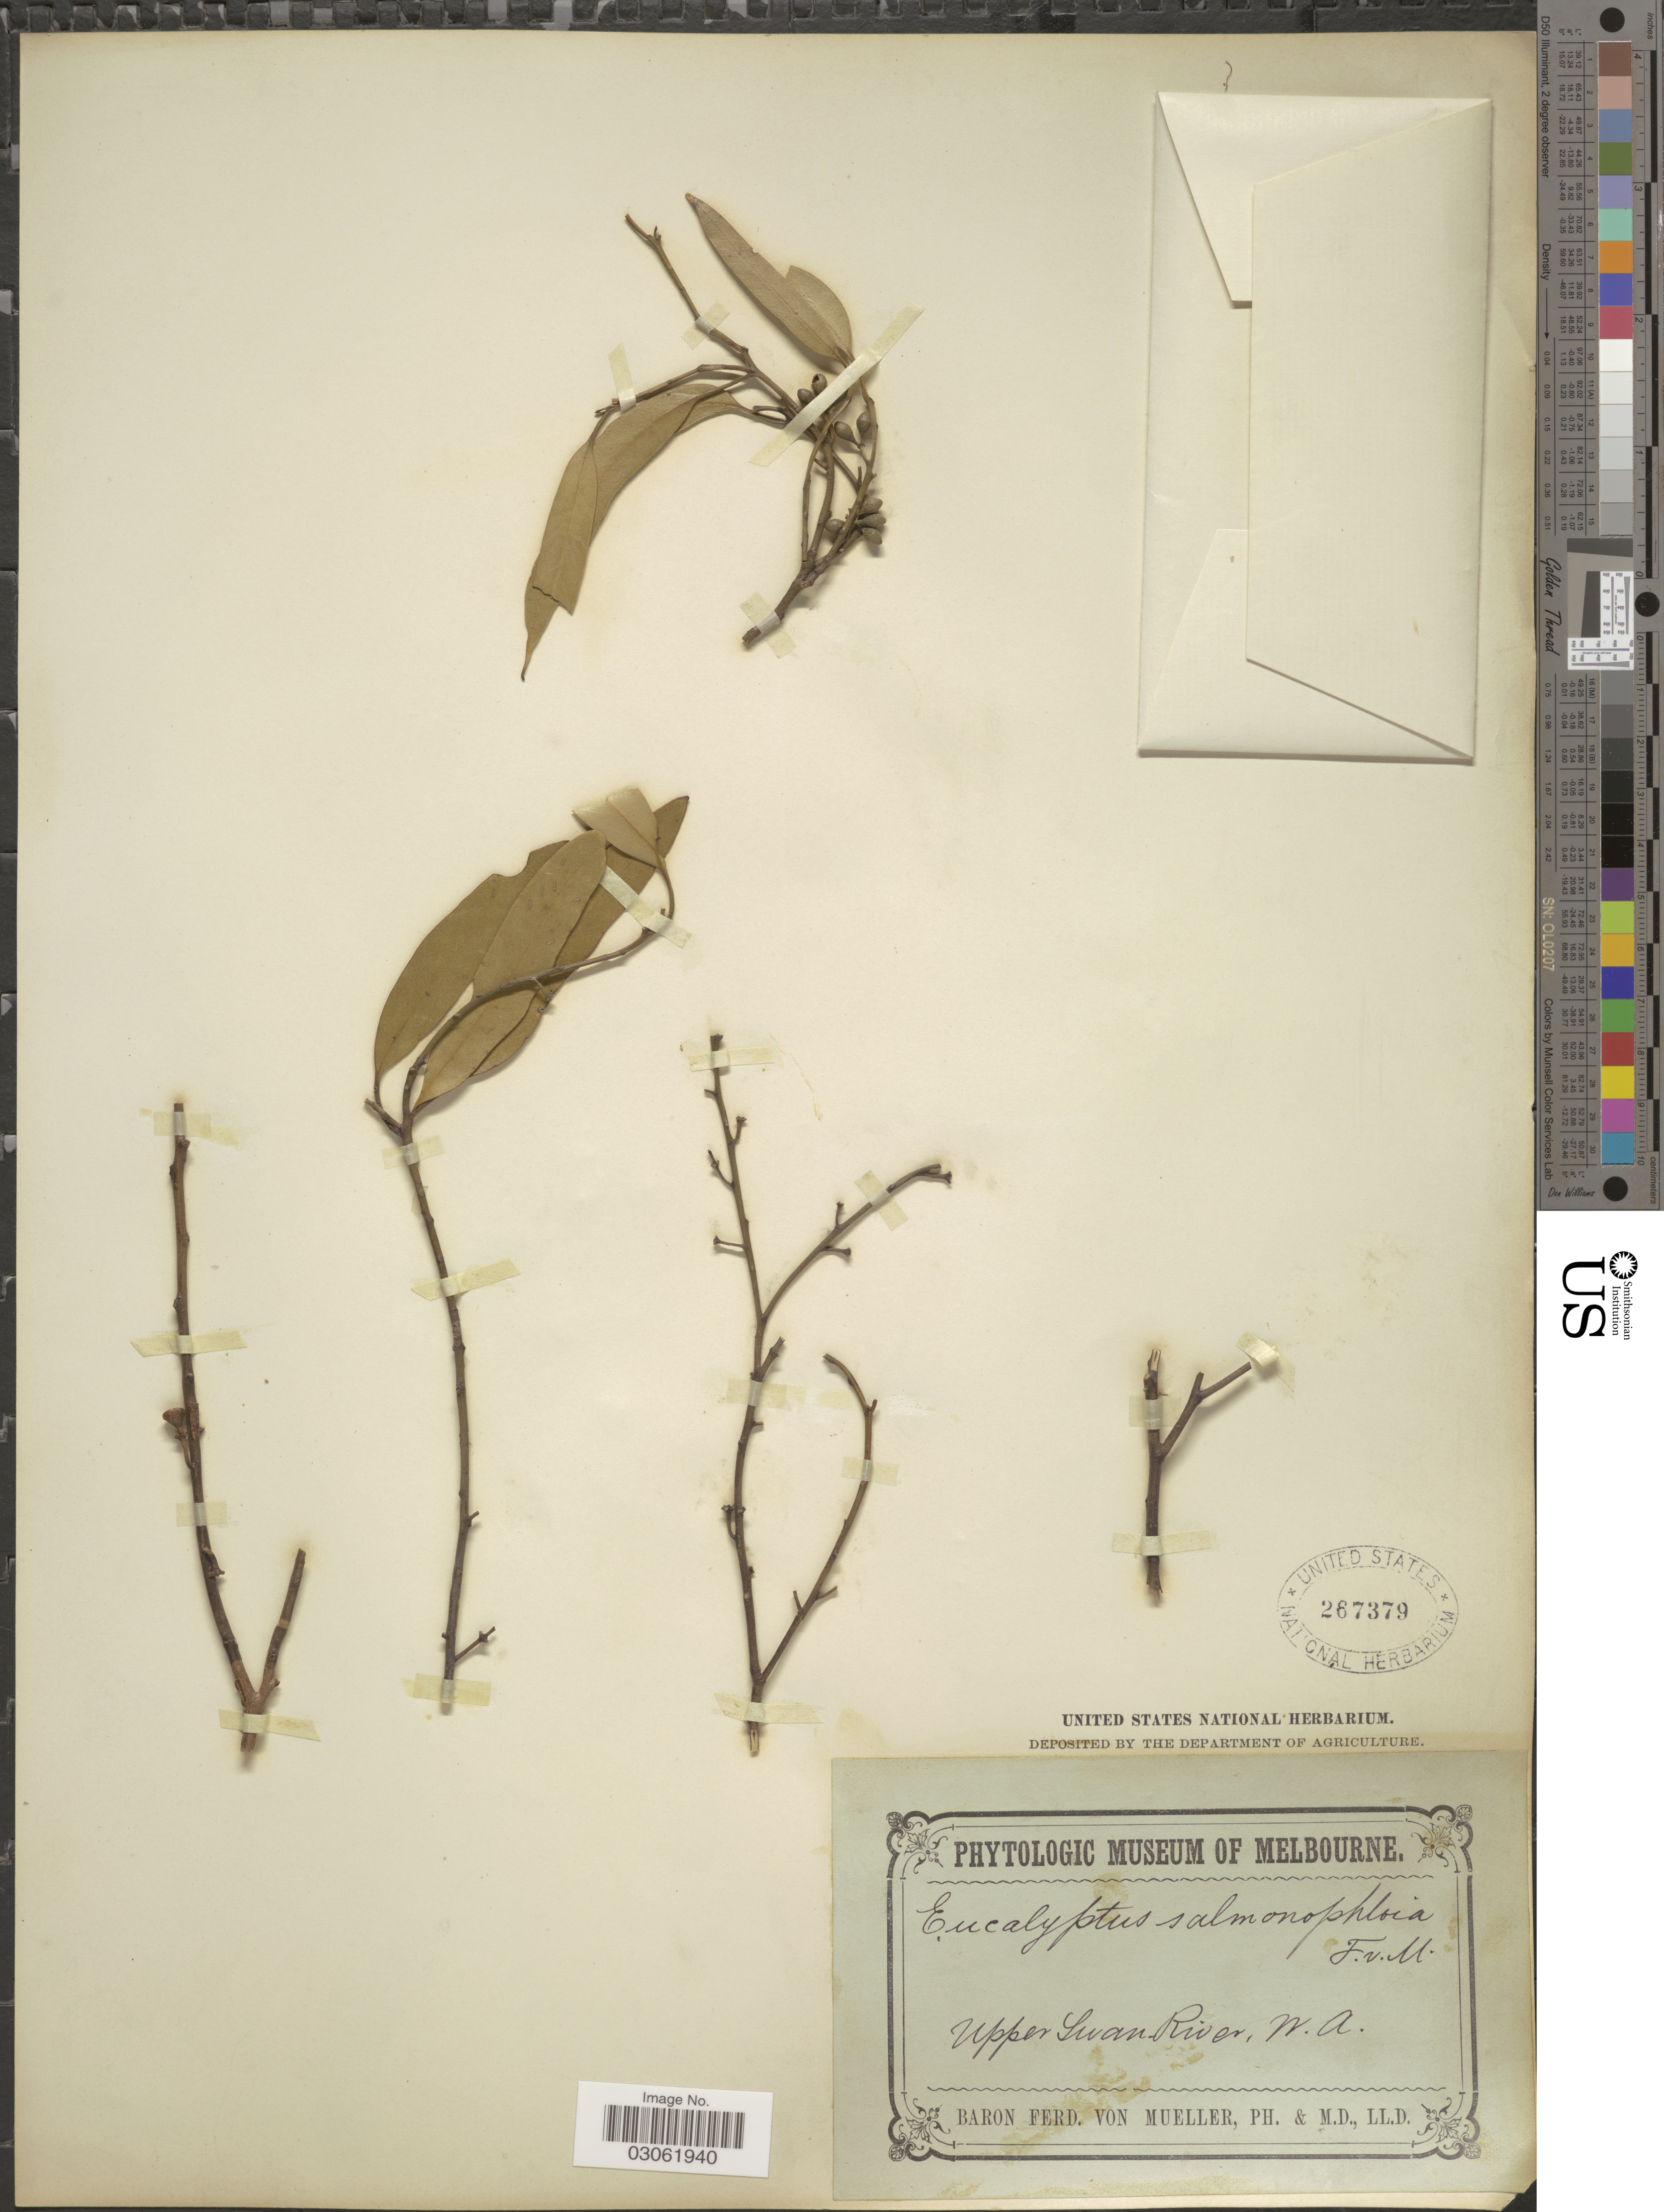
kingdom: Plantae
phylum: Tracheophyta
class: Magnoliopsida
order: Myrtales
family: Myrtaceae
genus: Eucalyptus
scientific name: Eucalyptus salmonophloia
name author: F. Muell.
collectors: B. von Mueller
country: Australia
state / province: Western Australia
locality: Upper Swan-River.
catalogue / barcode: US 267379